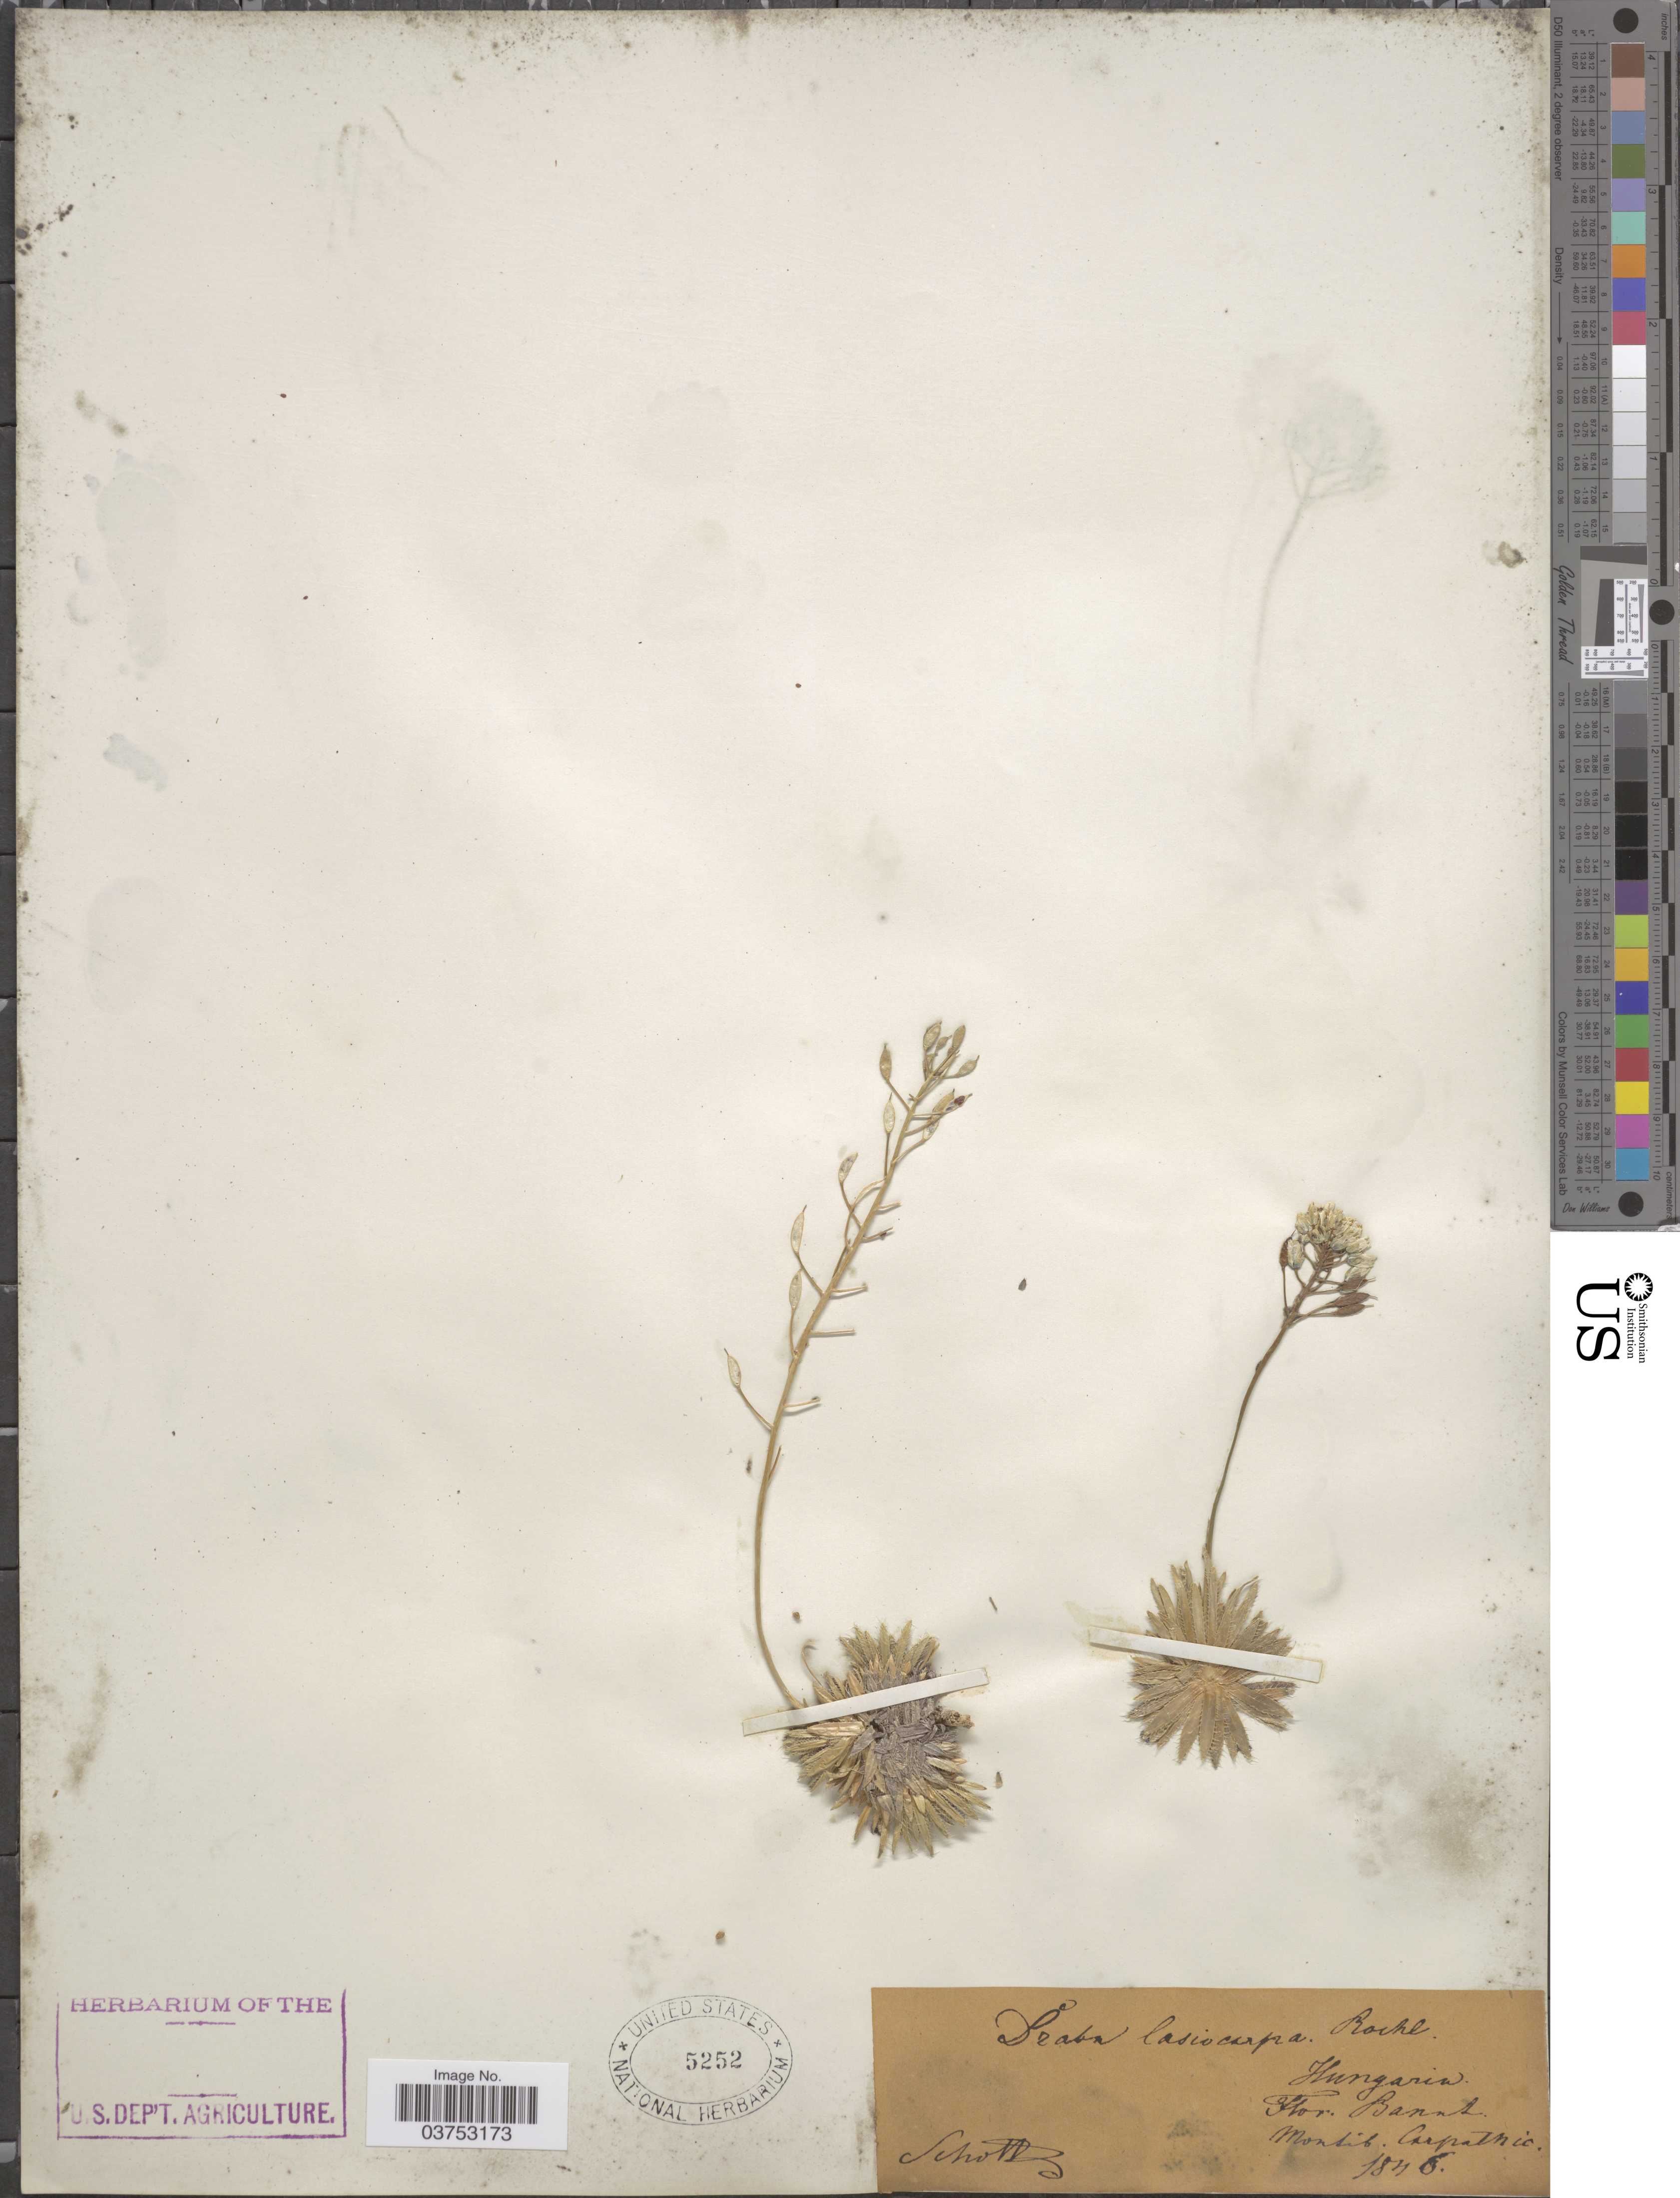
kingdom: Plantae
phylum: Tracheophyta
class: Magnoliopsida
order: Brassicales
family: Brassicaceae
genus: Draba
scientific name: Draba lasiocarpa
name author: Rochel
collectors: -. Schottz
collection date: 1846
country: Hungary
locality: Flor. Banat. Montib Carpathic.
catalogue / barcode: US 5252